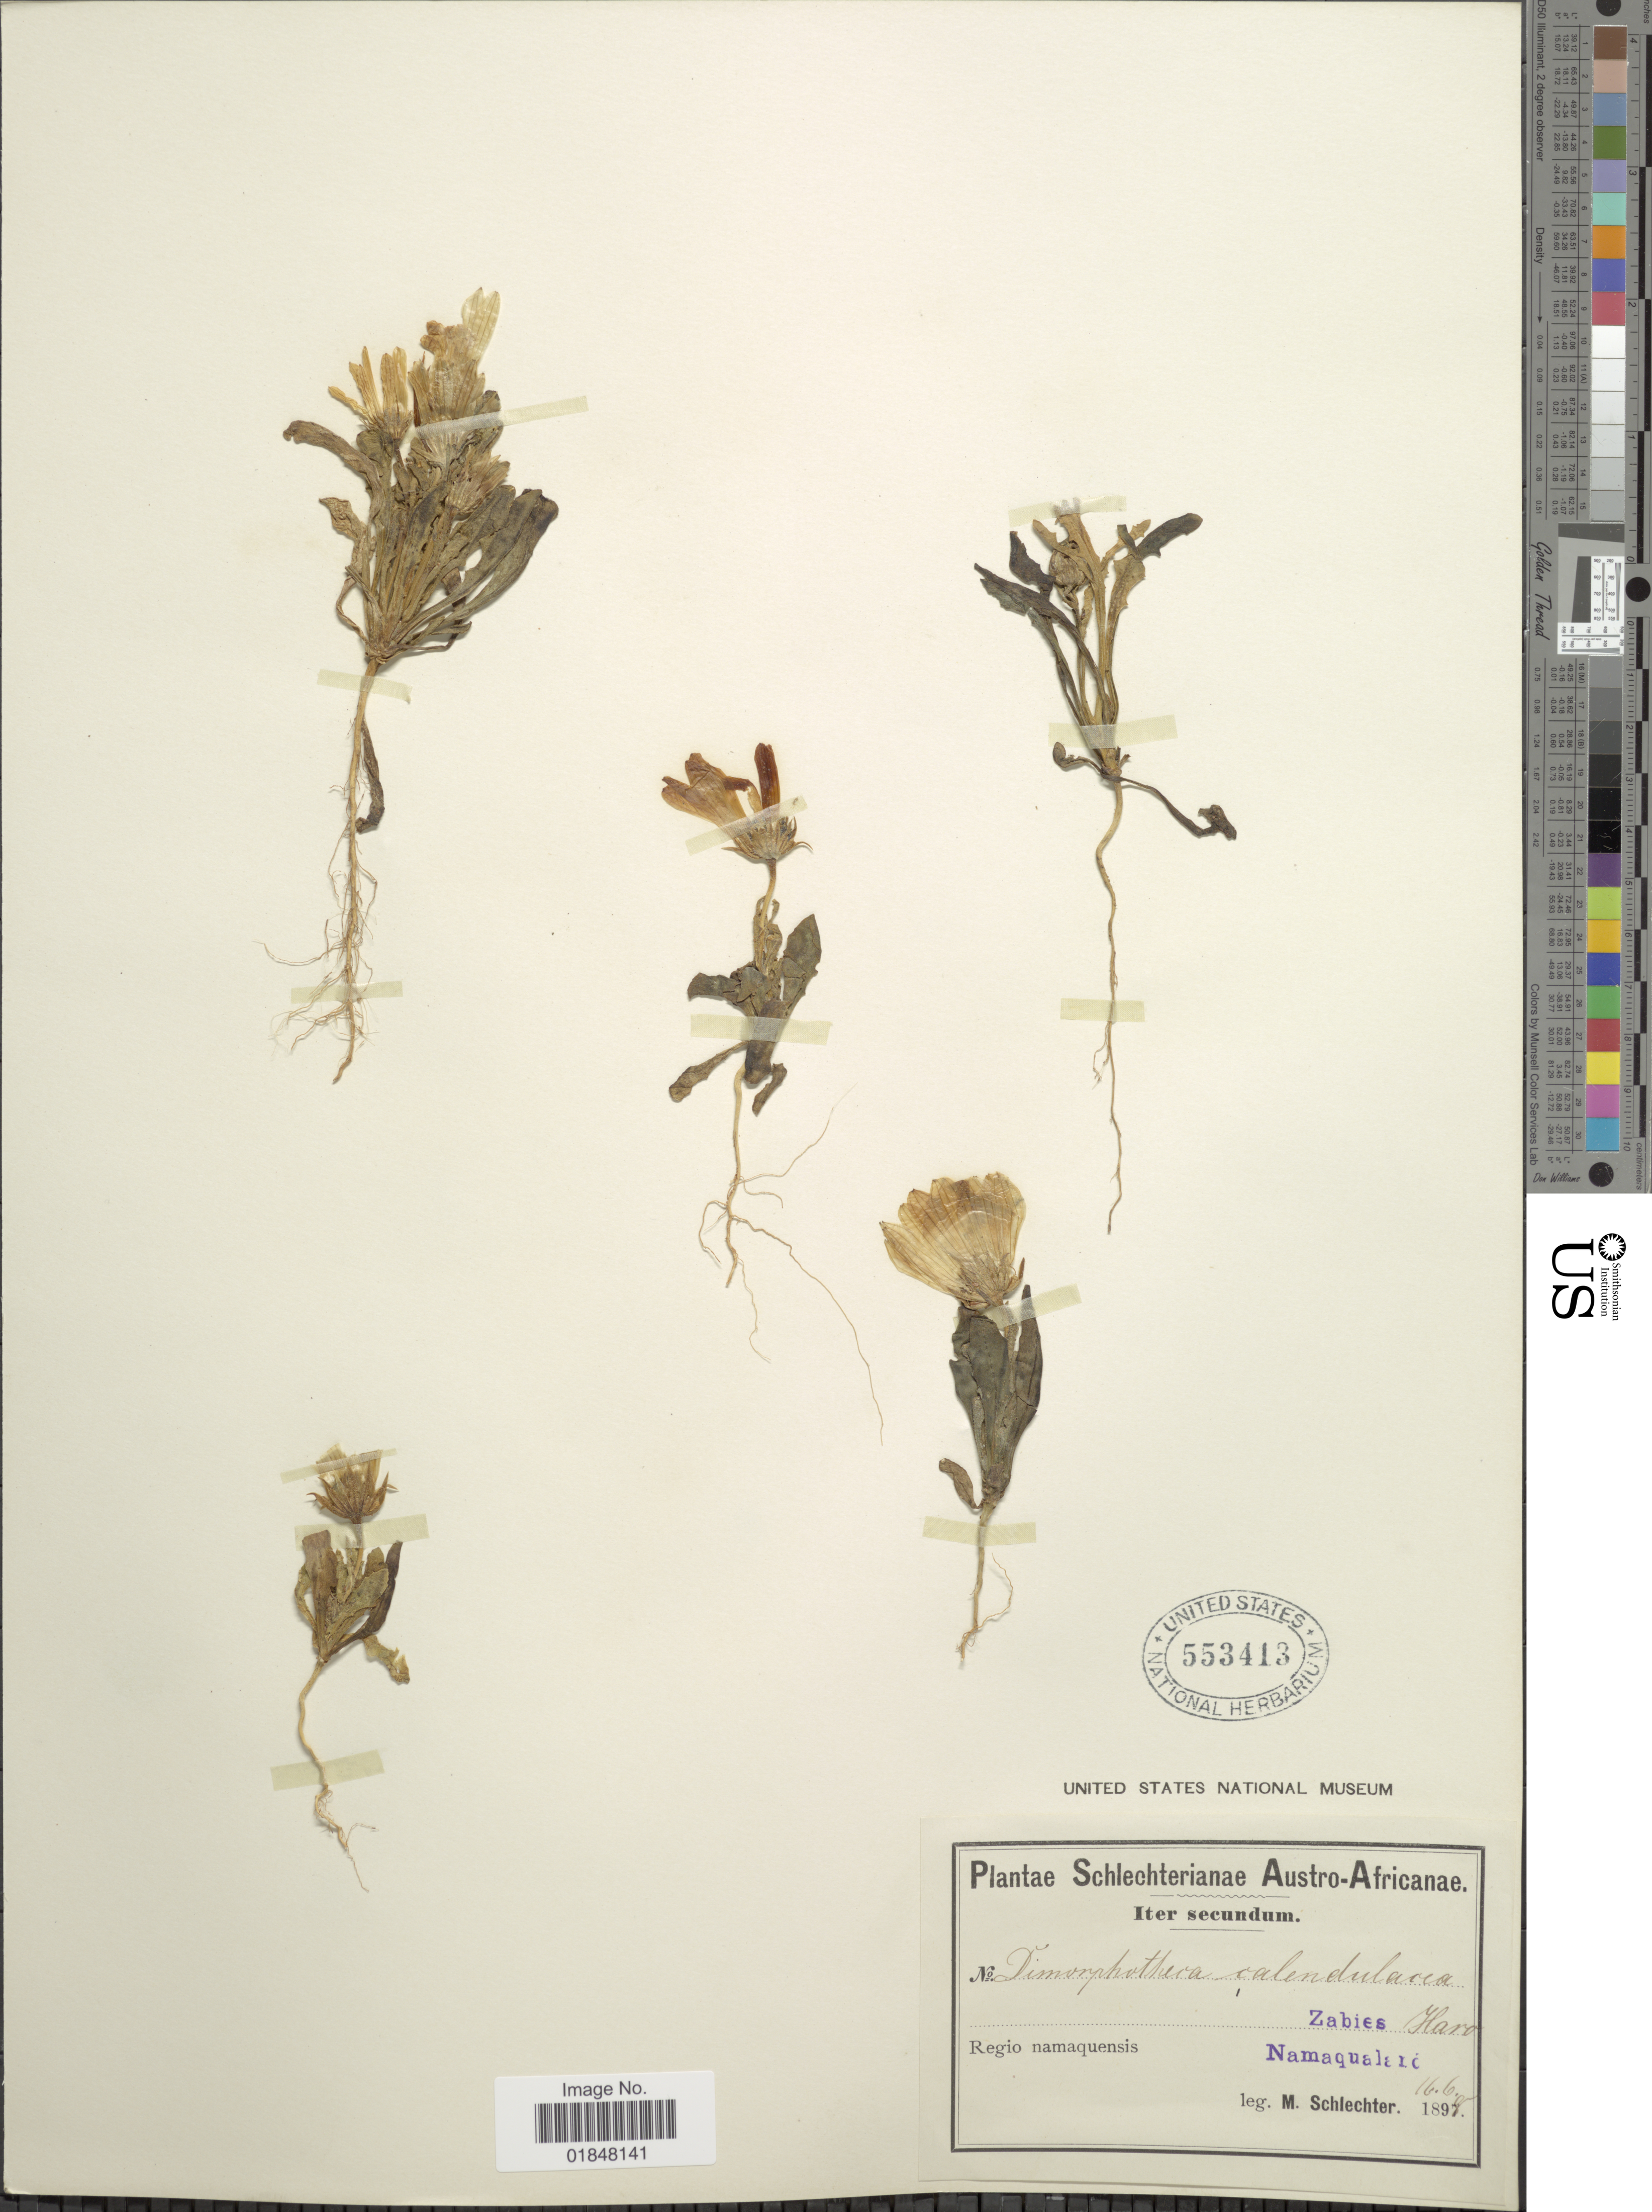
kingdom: Plantae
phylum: Tracheophyta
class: Magnoliopsida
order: Asterales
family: Asteraceae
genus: Dimorphotheca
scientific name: Dimorphotheca sinuata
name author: DC.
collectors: M. Schlechter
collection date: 1898-06-16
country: South Africa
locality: Austro - Africanae, Zabies, Namaqualand, Regio Namaquensis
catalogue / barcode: US 553413